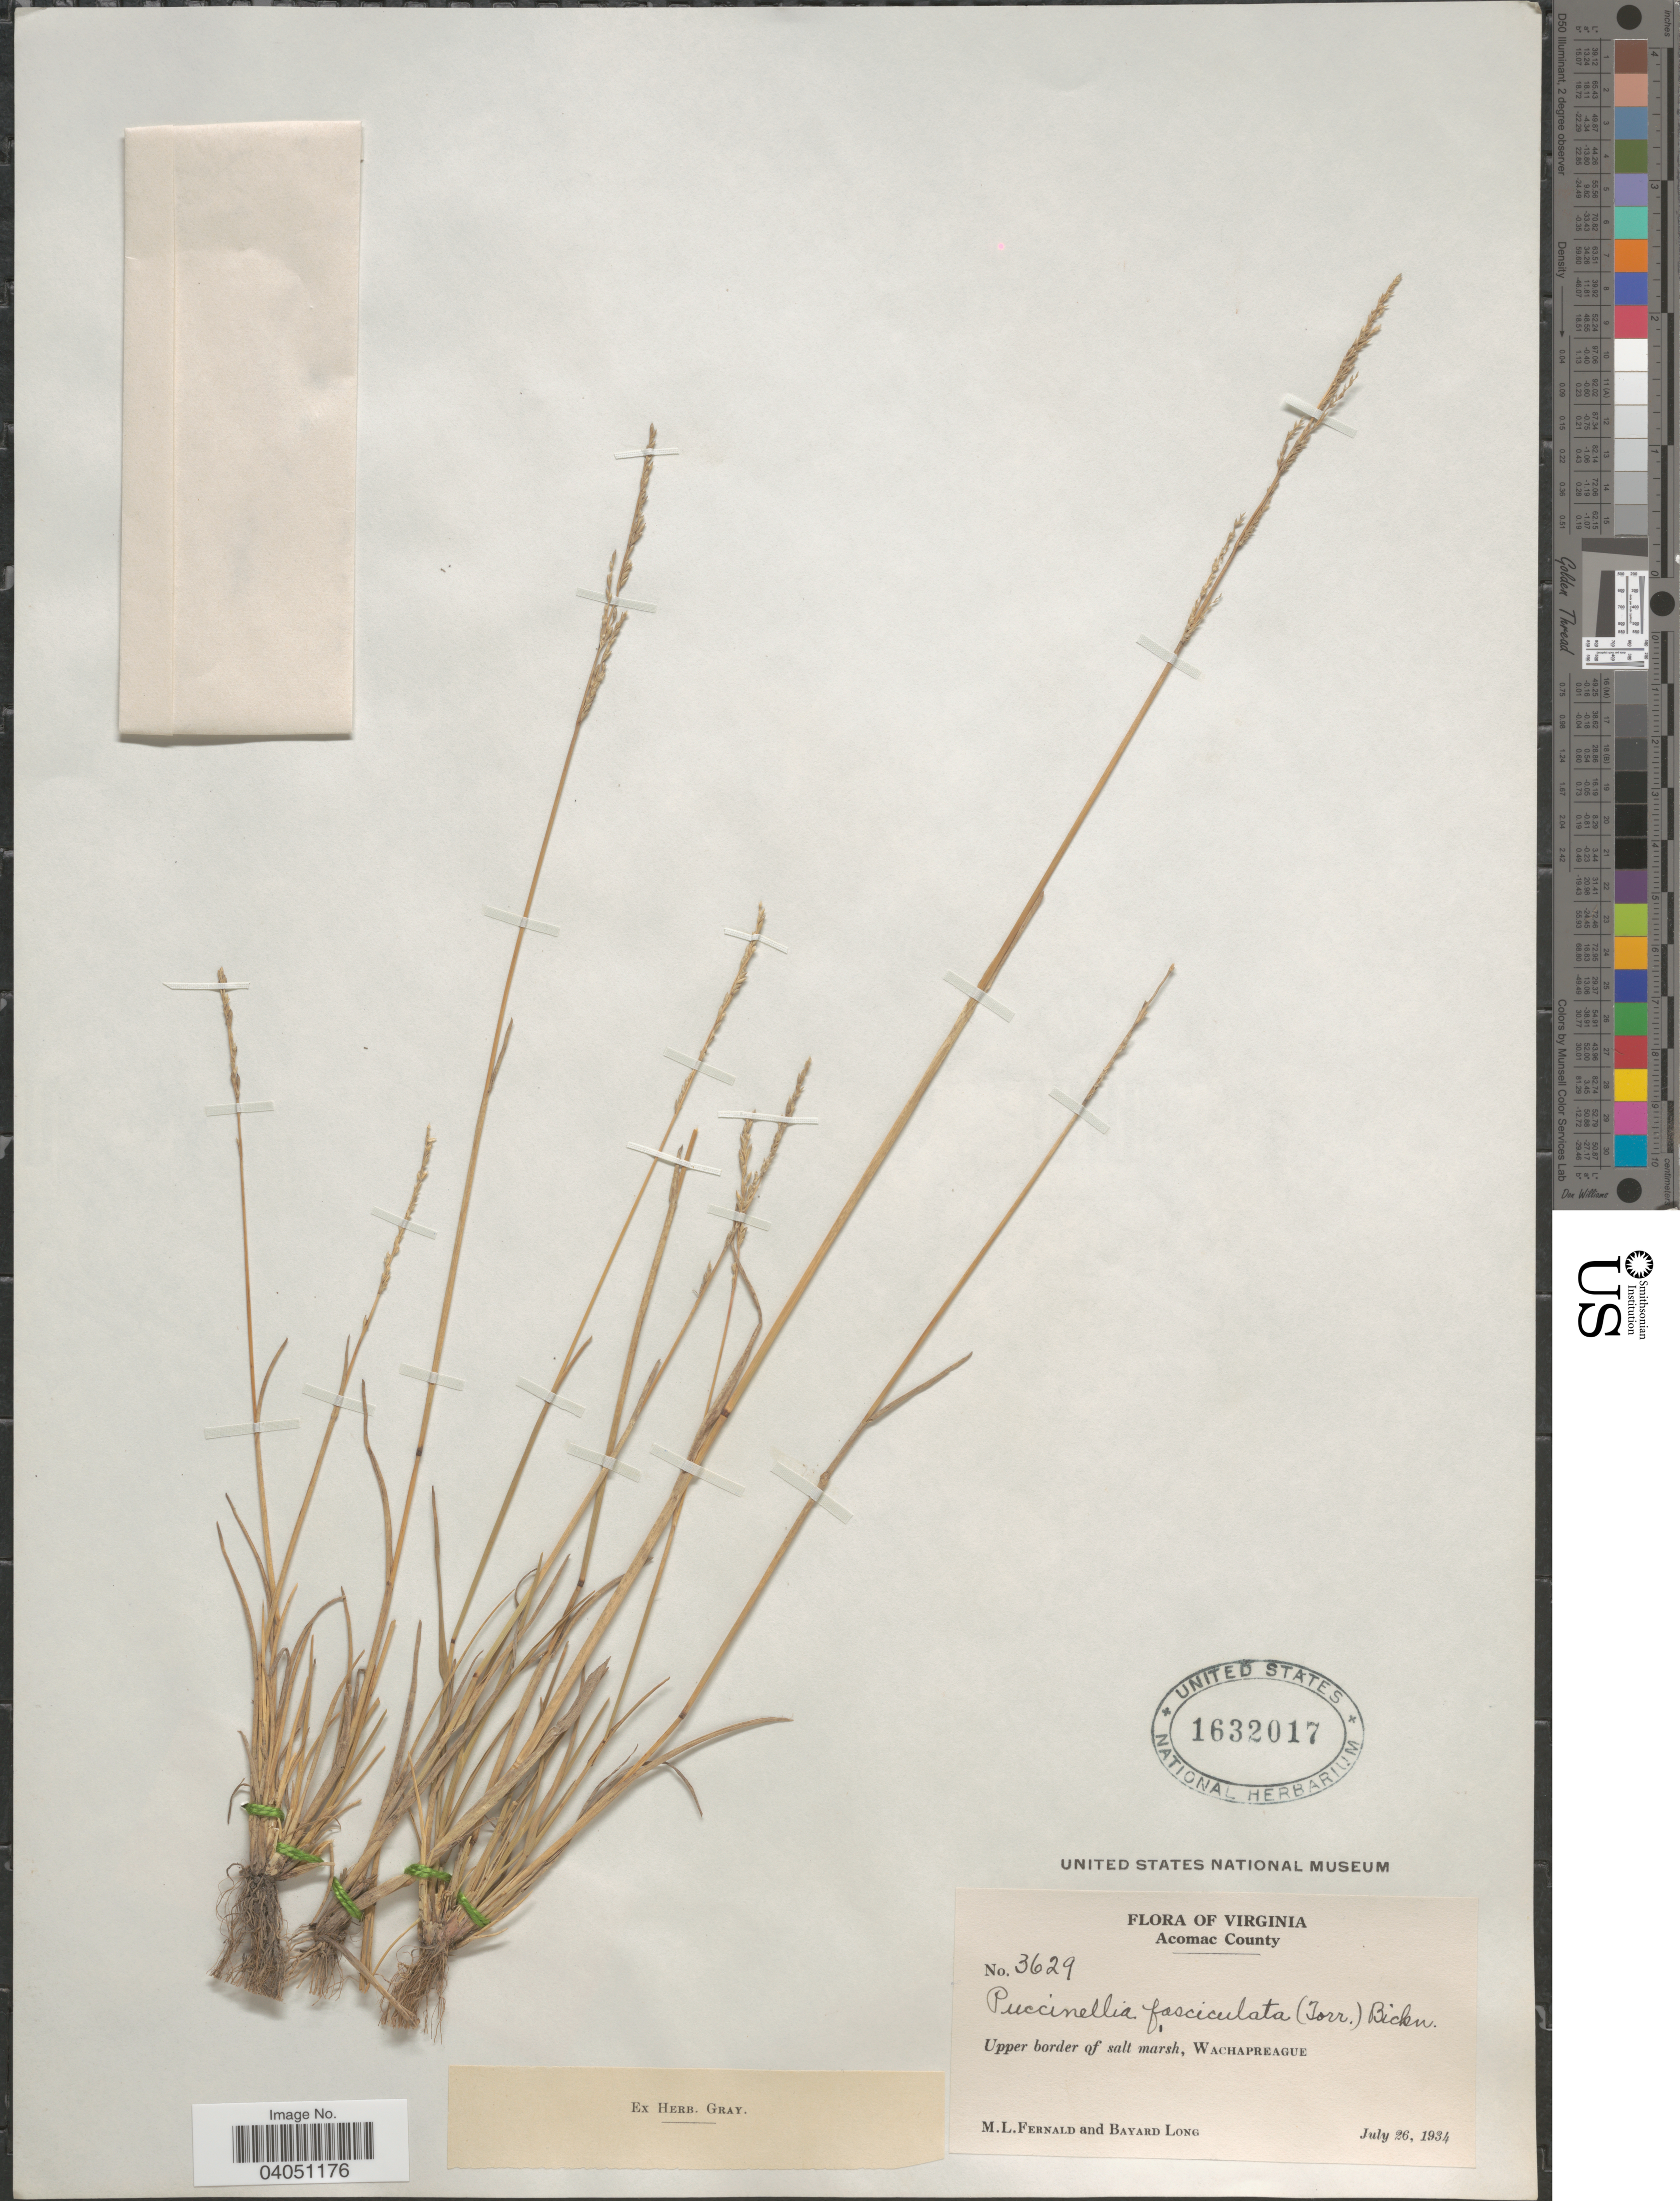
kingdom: Plantae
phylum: Tracheophyta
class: Liliopsida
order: Poales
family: Poaceae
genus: Puccinellia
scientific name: Puccinellia fasciculata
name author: (Torr.) E.P. Bicknell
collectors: M. L. Fernald & B. Long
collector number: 3629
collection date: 1934-07-26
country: United States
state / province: Virginia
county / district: Accomack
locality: Acomac County. Upper border of salt marsh, Wachapreague.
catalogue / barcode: US 1632017